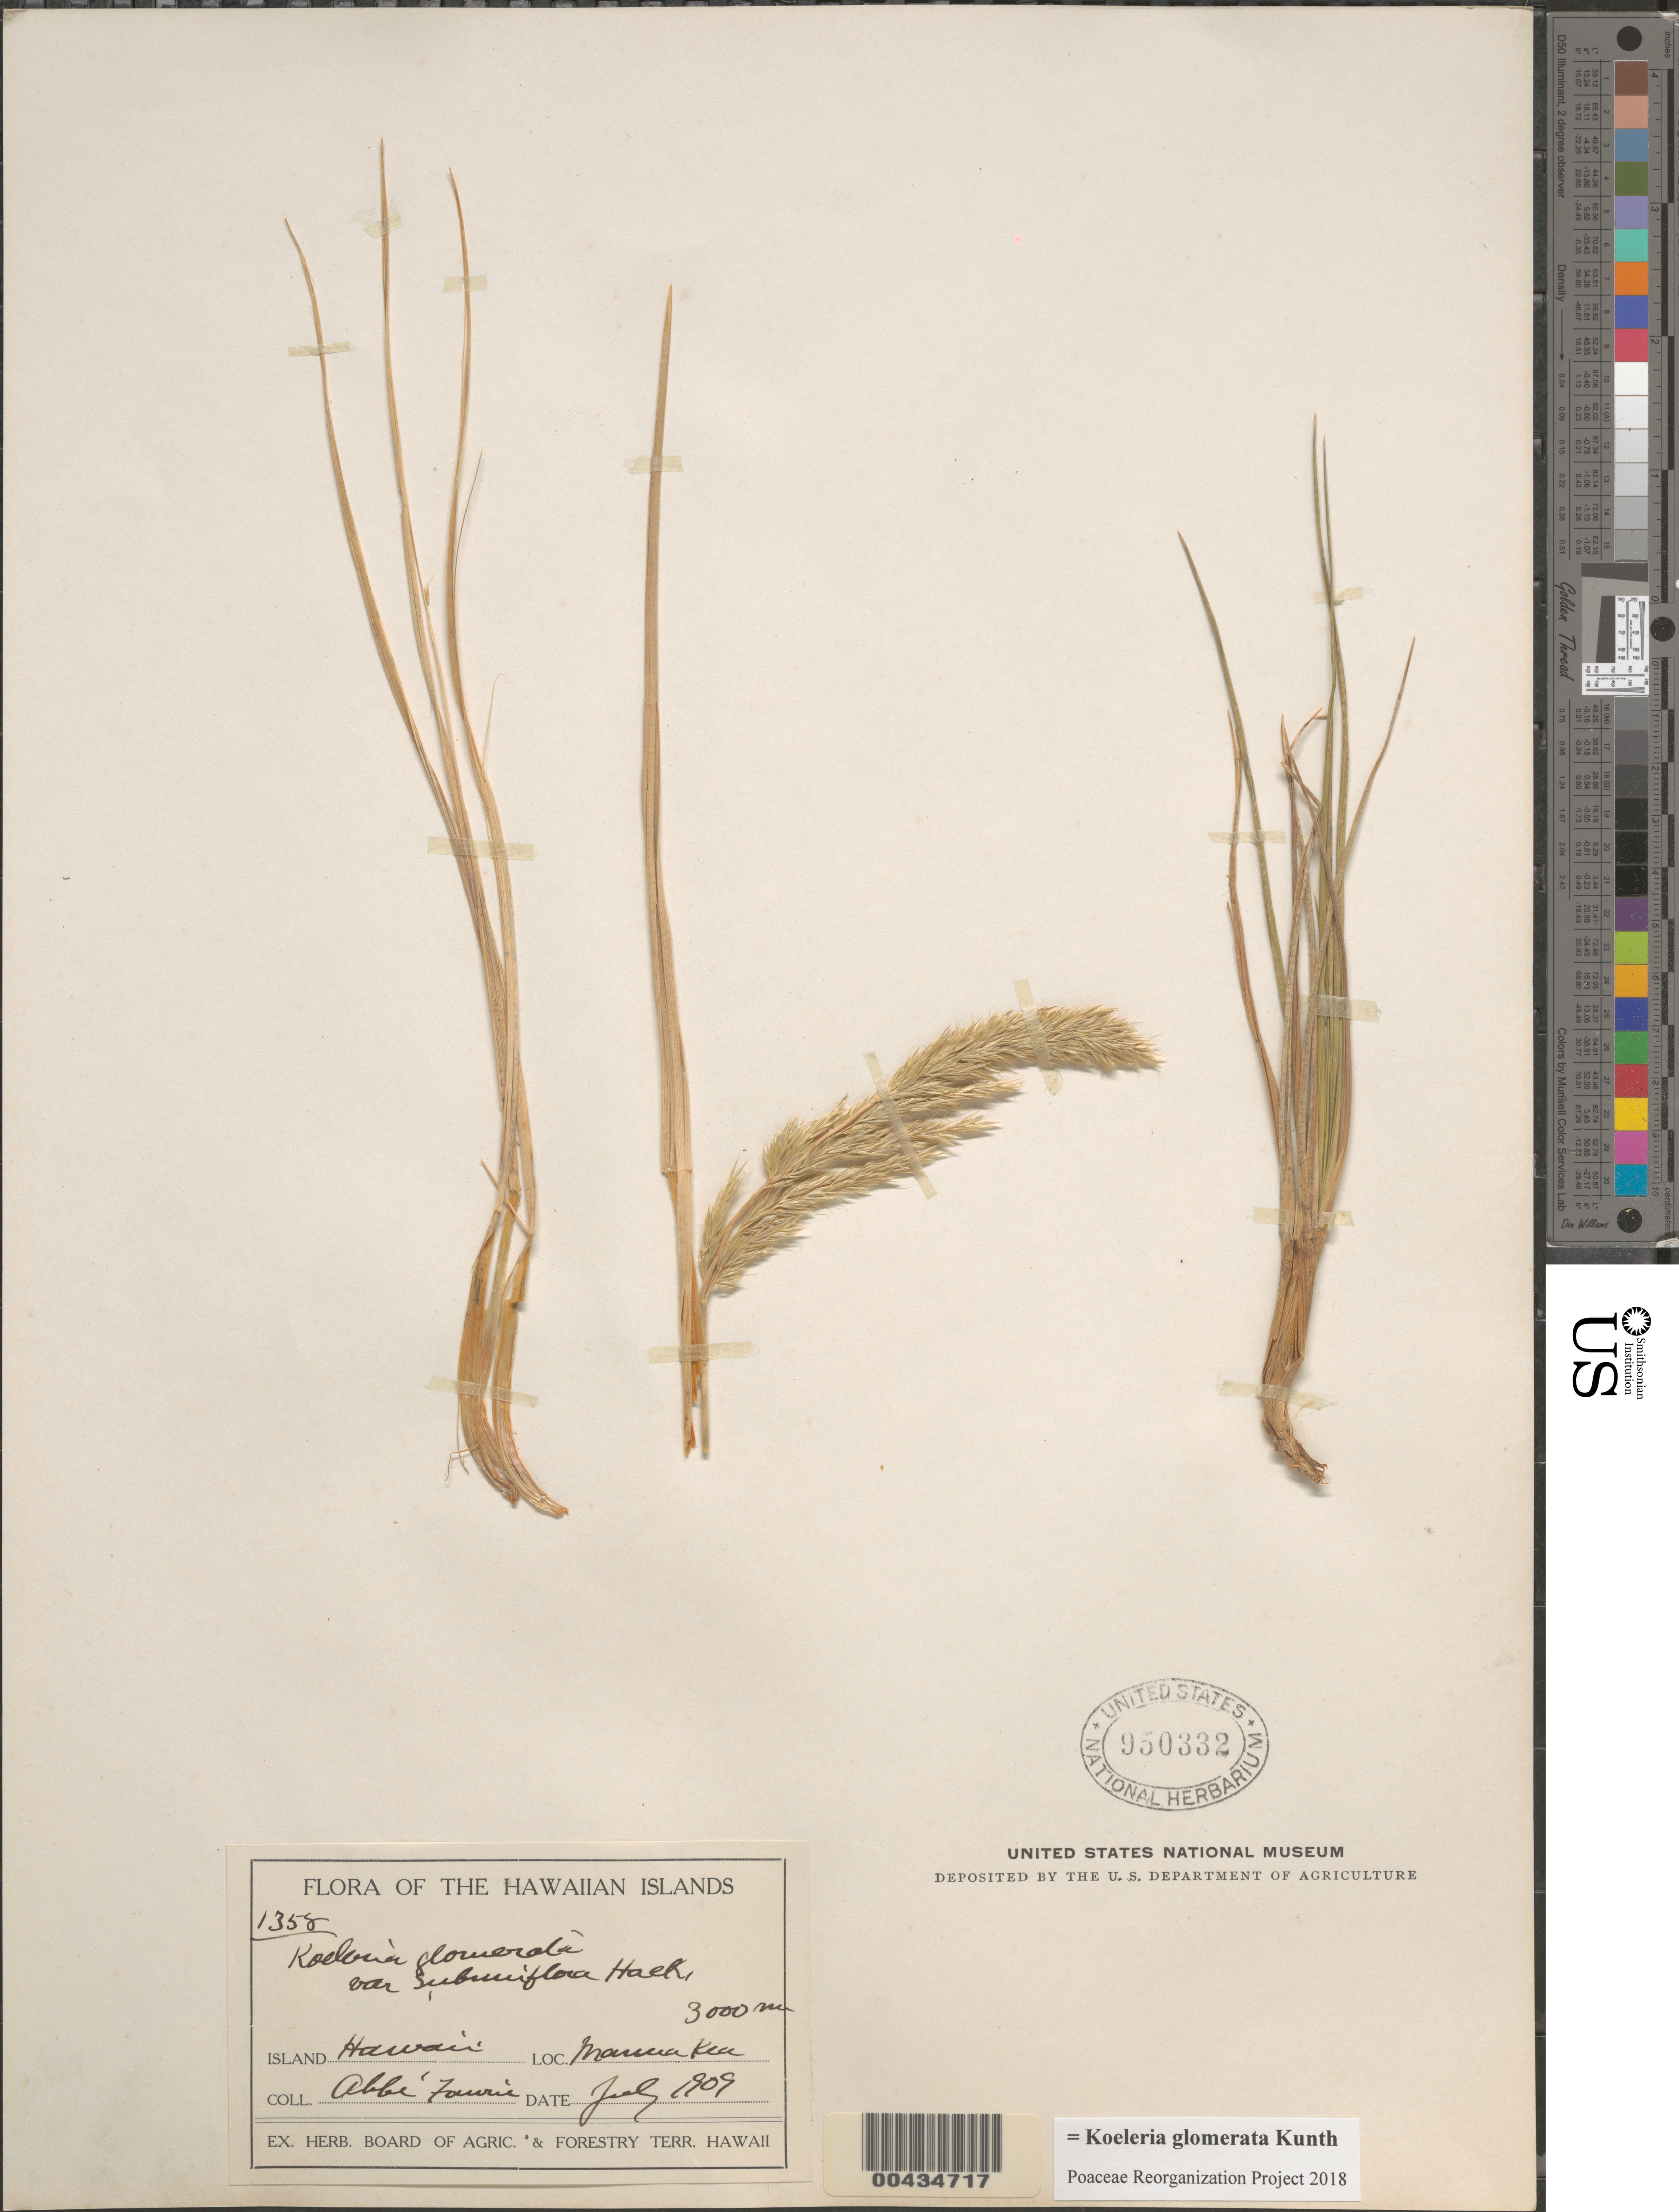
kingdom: Plantae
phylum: Tracheophyta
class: Liliopsida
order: Poales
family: Poaceae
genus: Koeleria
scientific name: Koeleria glomerata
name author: Kunth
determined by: Poaceae Reorganization Project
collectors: A. Faurie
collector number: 1358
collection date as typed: Jul 1909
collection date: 1909-07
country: United States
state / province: Hawaii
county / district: Hawaii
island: Hawaii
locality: Mauna Kea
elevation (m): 3000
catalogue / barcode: US 950332